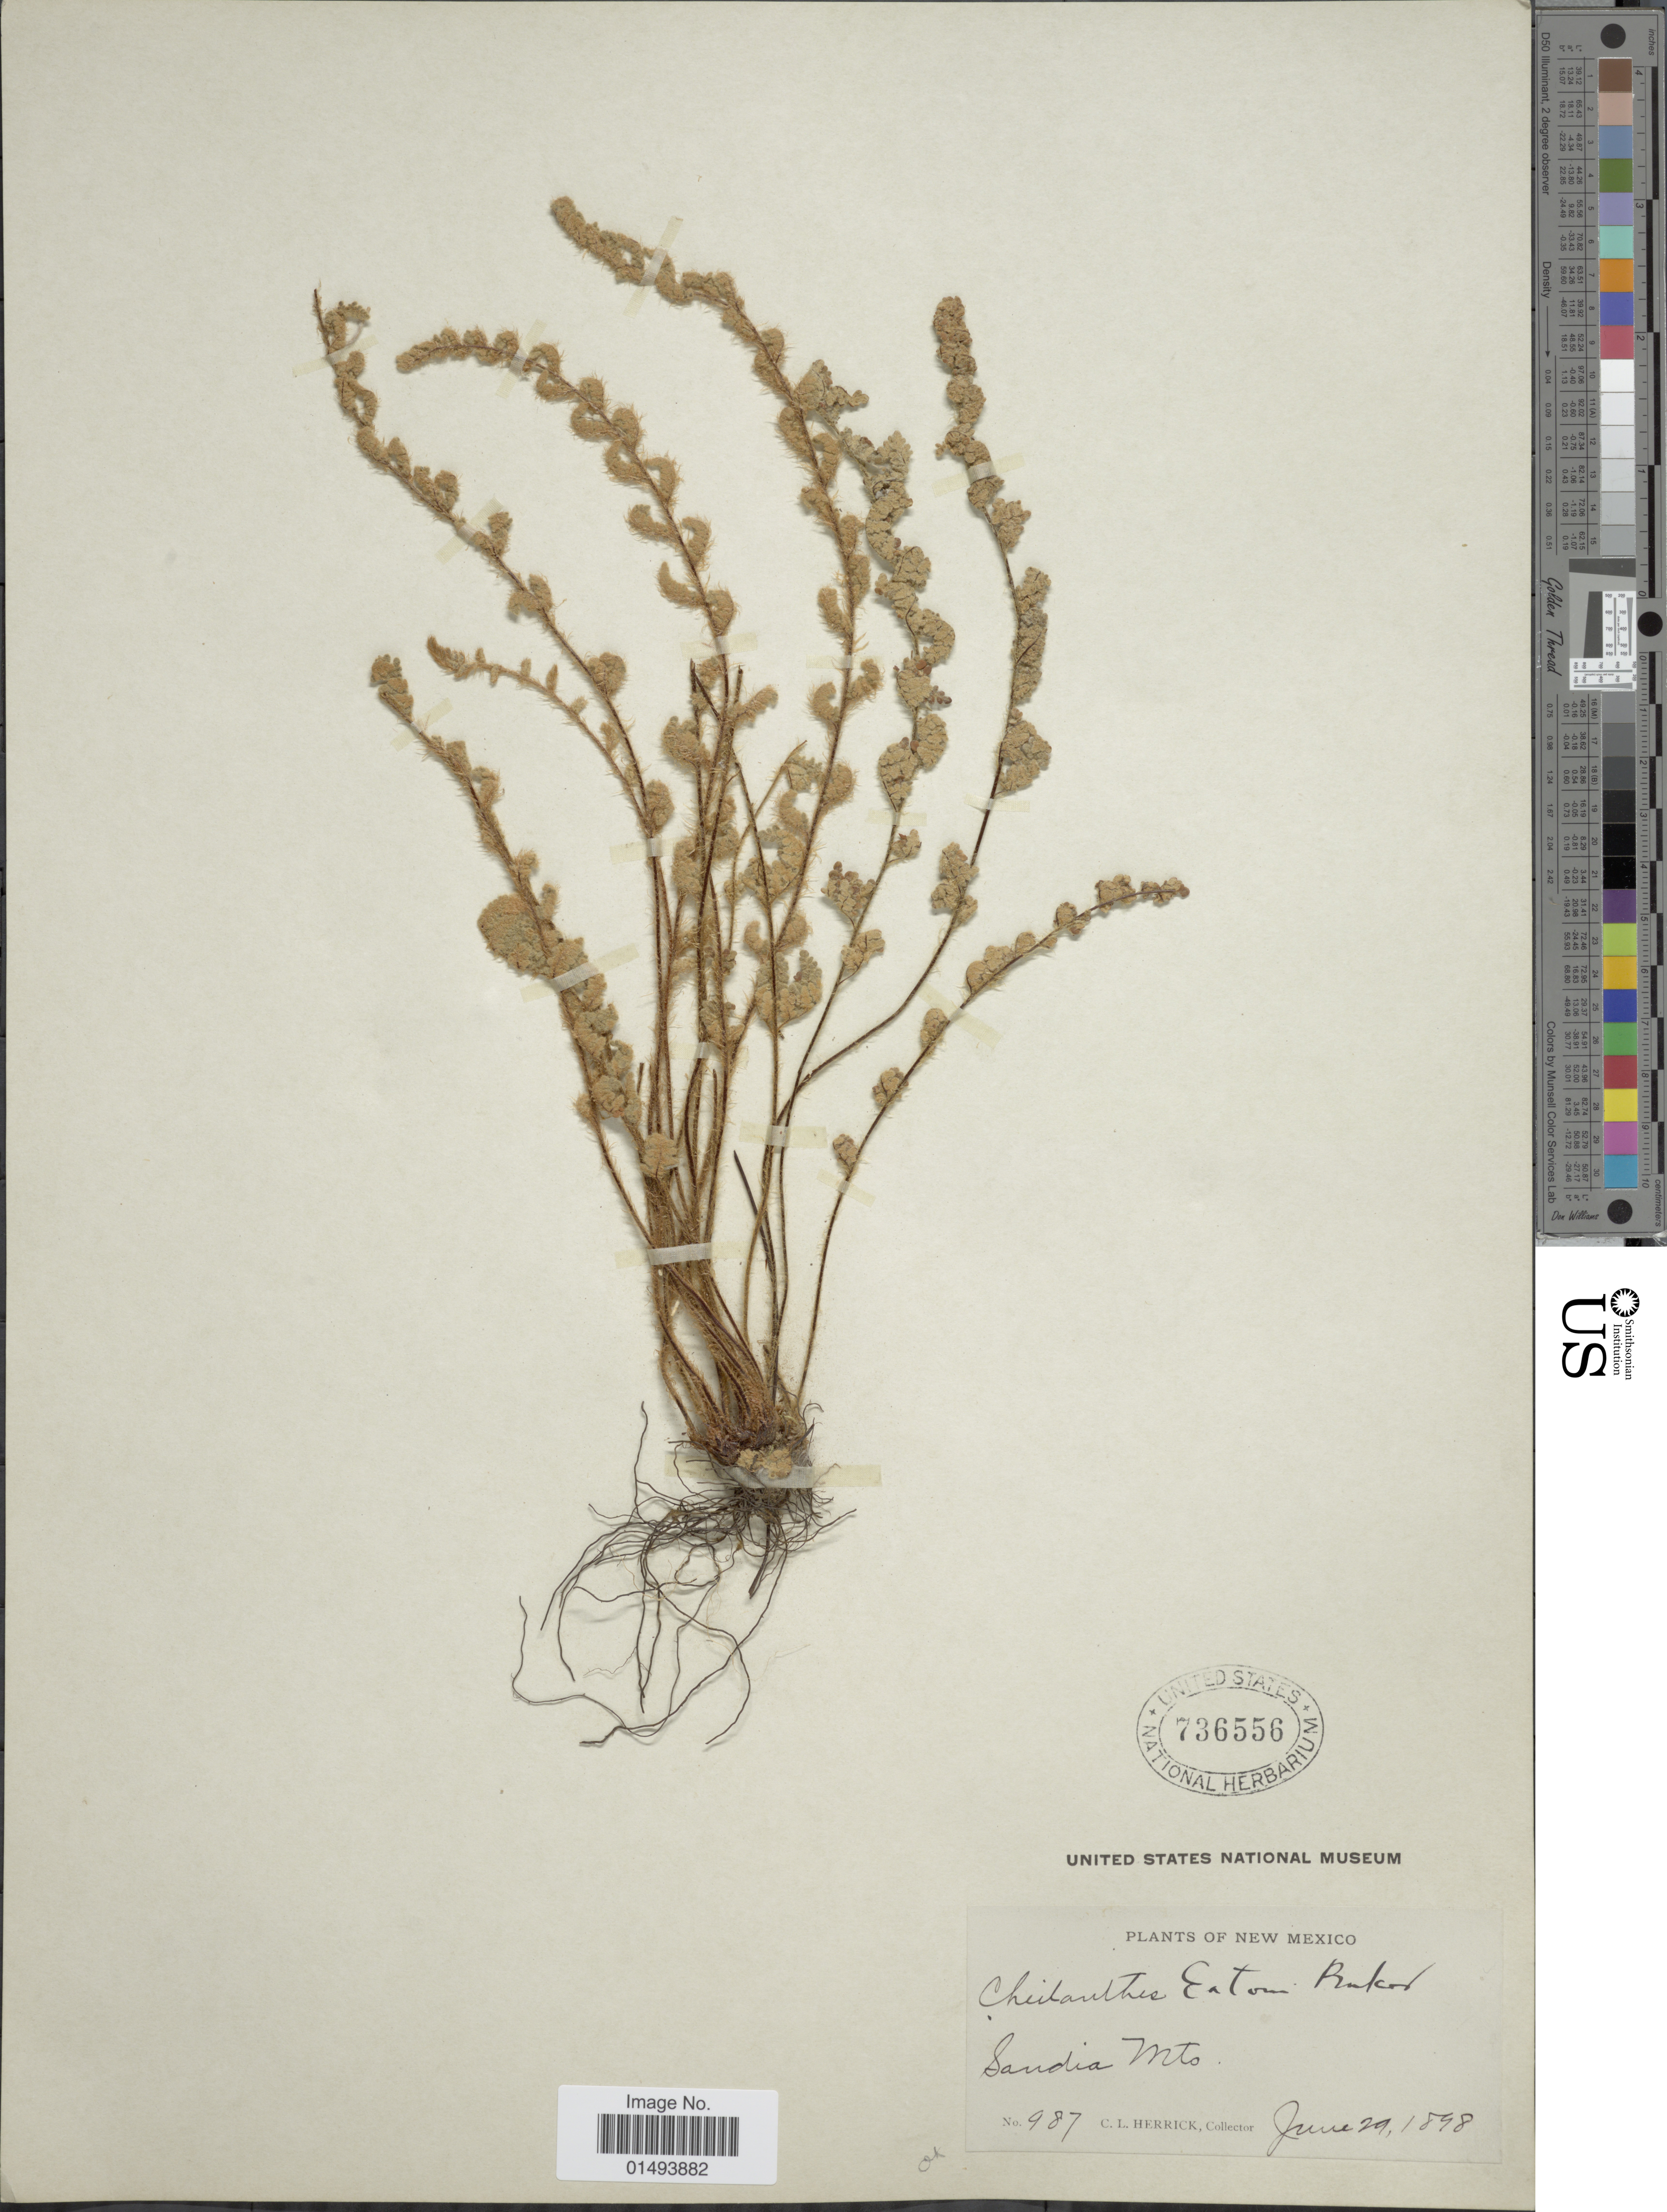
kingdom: Plantae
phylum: Tracheophyta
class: Polypodiopsida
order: Polypodiales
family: Pteridaceae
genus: Myriopteris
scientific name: Myriopteris rufa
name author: Fée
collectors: C. Herrick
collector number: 987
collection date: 1989-06-29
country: United States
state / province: New Mexico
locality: Plants of New Mexico, Sandia Mts.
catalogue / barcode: US 736556